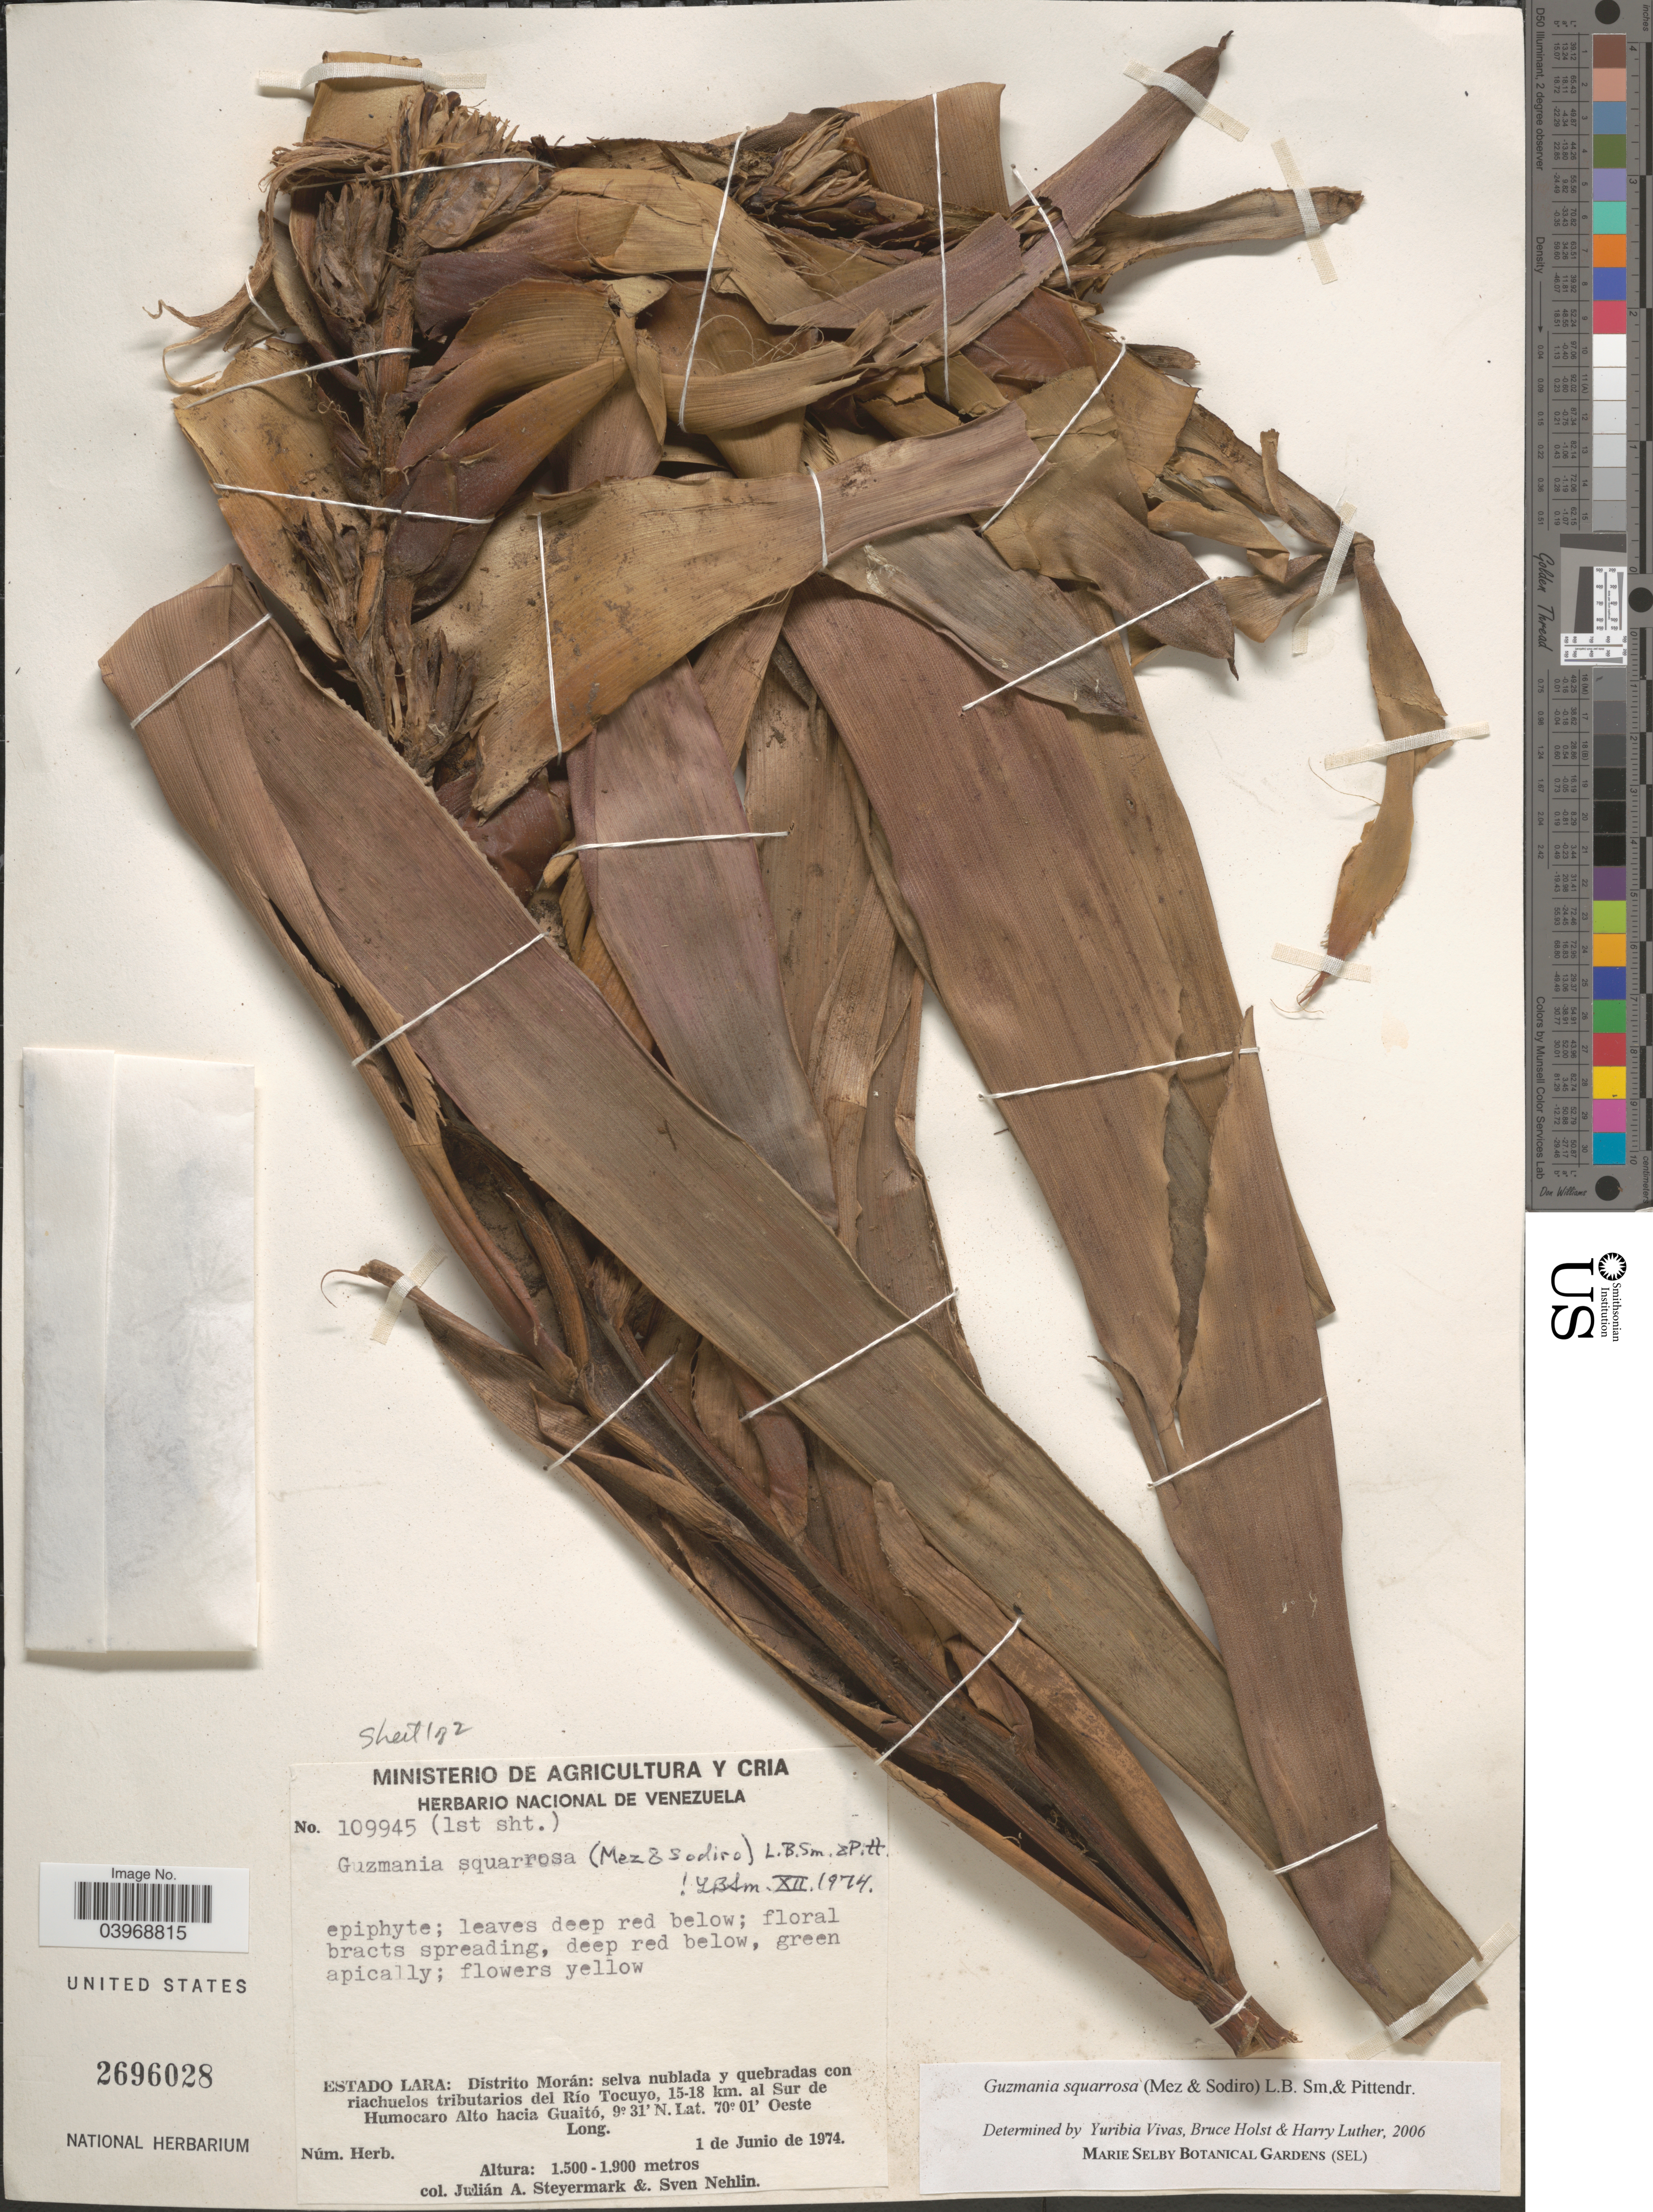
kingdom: Plantae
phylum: Tracheophyta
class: Liliopsida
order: Poales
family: Bromeliaceae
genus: Guzmania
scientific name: Guzmania squarrosa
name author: (Mez & Sodiro) L.B. Sm. & Pittendr.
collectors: J. Steyermark & S. Nehlin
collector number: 109945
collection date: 1974-06-01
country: Venezuela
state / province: Lara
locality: Estado Lara: Distrito Morán: selva nublada y quebradas con riachuelos tributarios del Río Tocuyo, 15-18 km. al Sur de Humocaro Alto hacia Guaitó.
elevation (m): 1500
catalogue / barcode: US 2696028